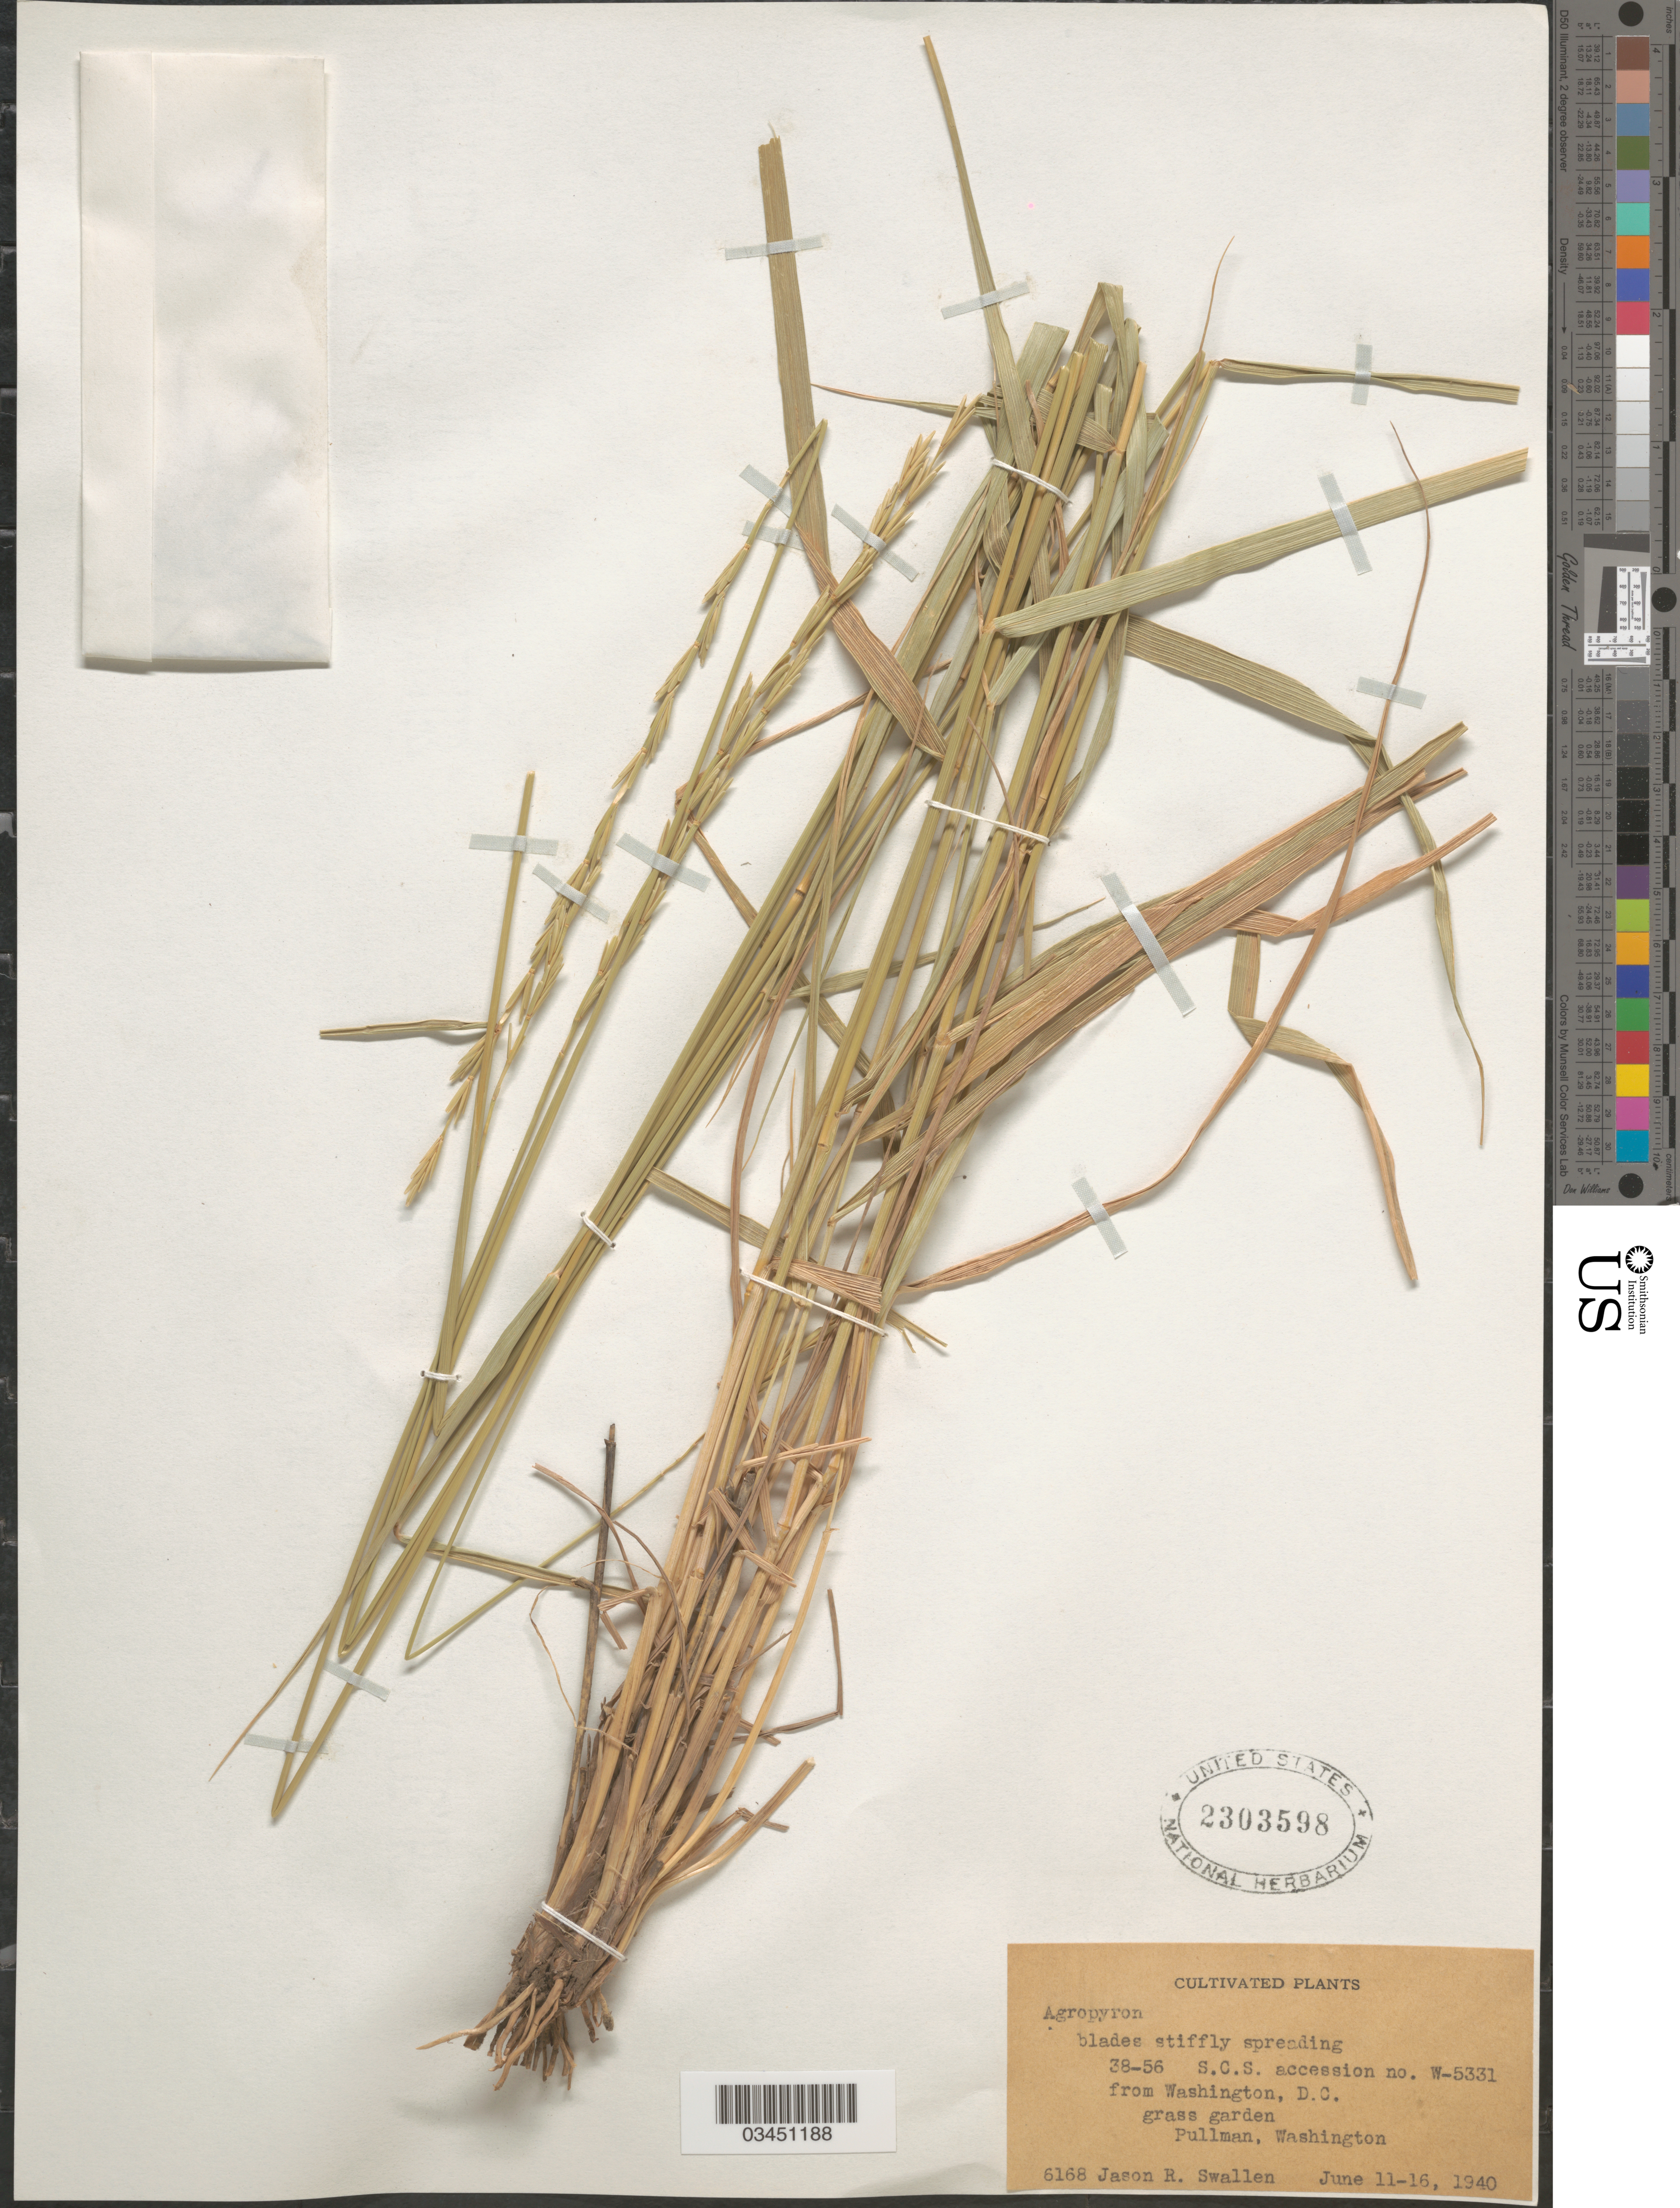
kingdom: Plantae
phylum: Tracheophyta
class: Liliopsida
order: Poales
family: Poaceae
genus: Elymus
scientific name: Elymus sp.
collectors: J. R. Swallen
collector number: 6168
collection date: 1940-06-11/1940-06-16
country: United States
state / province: Washington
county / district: Whitman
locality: Grass garden. Pullman.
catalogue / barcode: US 2303598